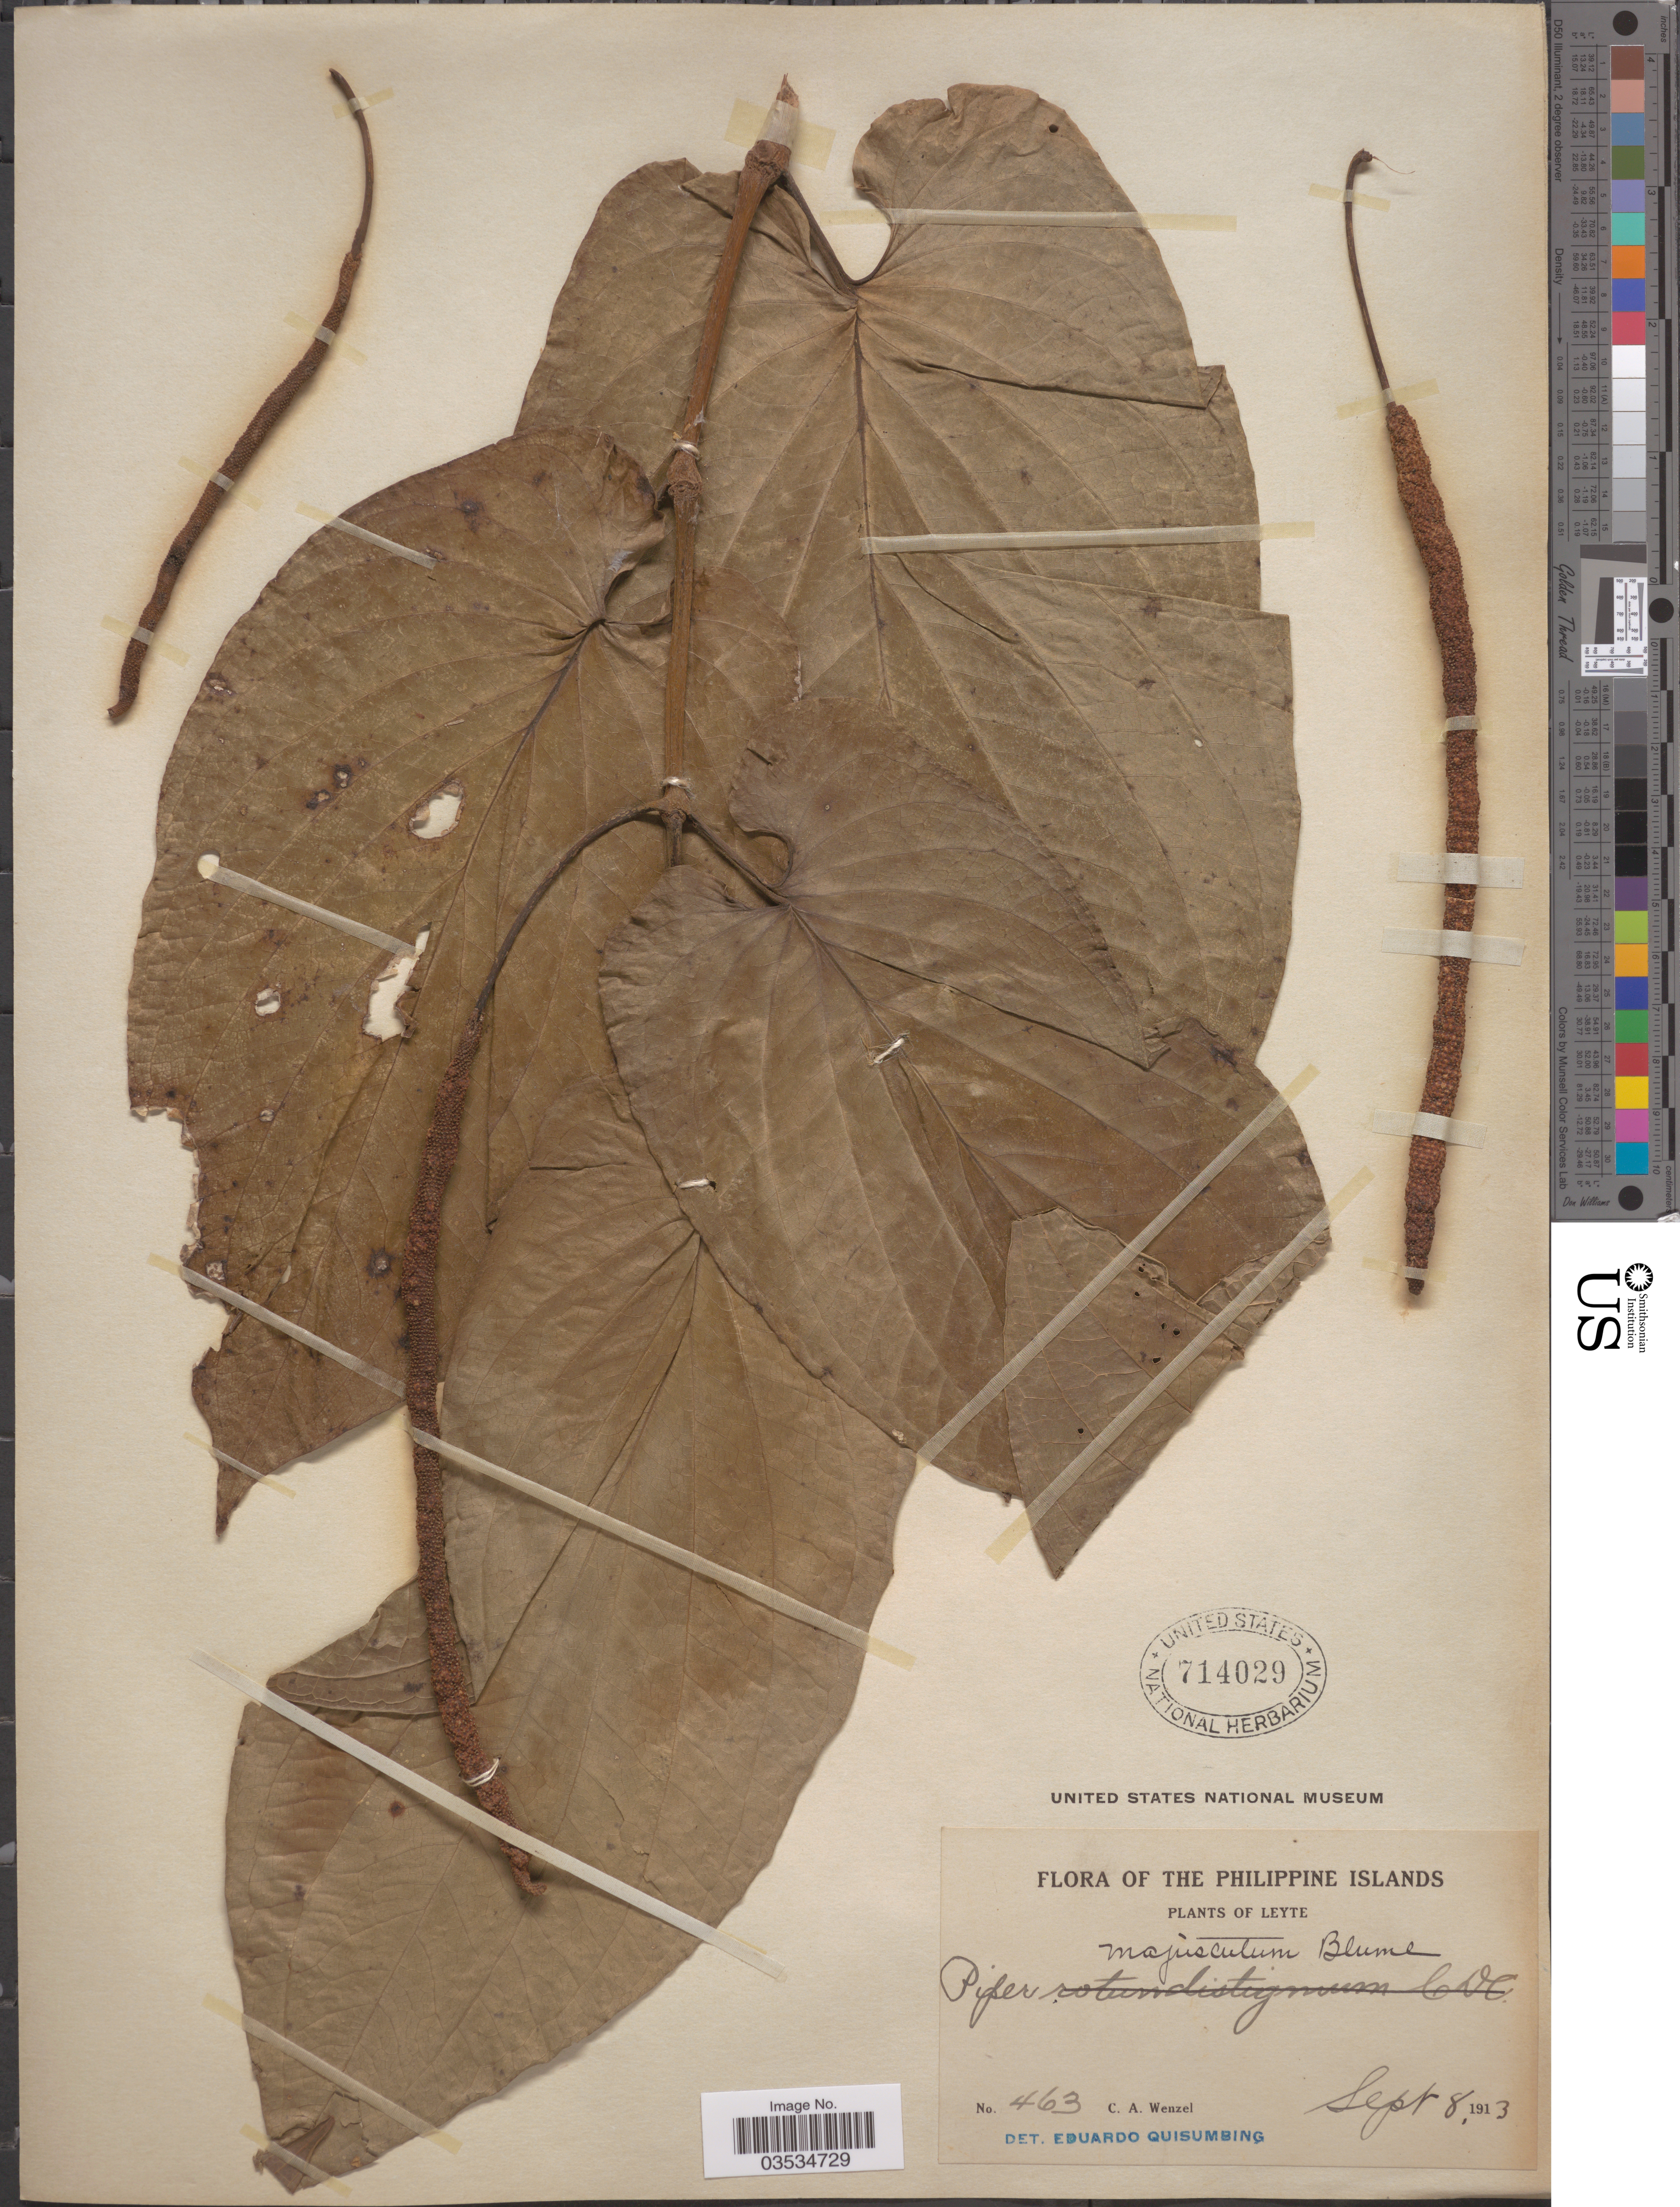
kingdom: Plantae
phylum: Tracheophyta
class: Magnoliopsida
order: Piperales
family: Piperaceae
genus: Piper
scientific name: Piper majusculum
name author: Blume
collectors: C. Wenzel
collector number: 463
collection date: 1913-09-08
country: Philippines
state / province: Eastern Visayas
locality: Philippine Islands. Leyte.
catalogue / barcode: US 714029